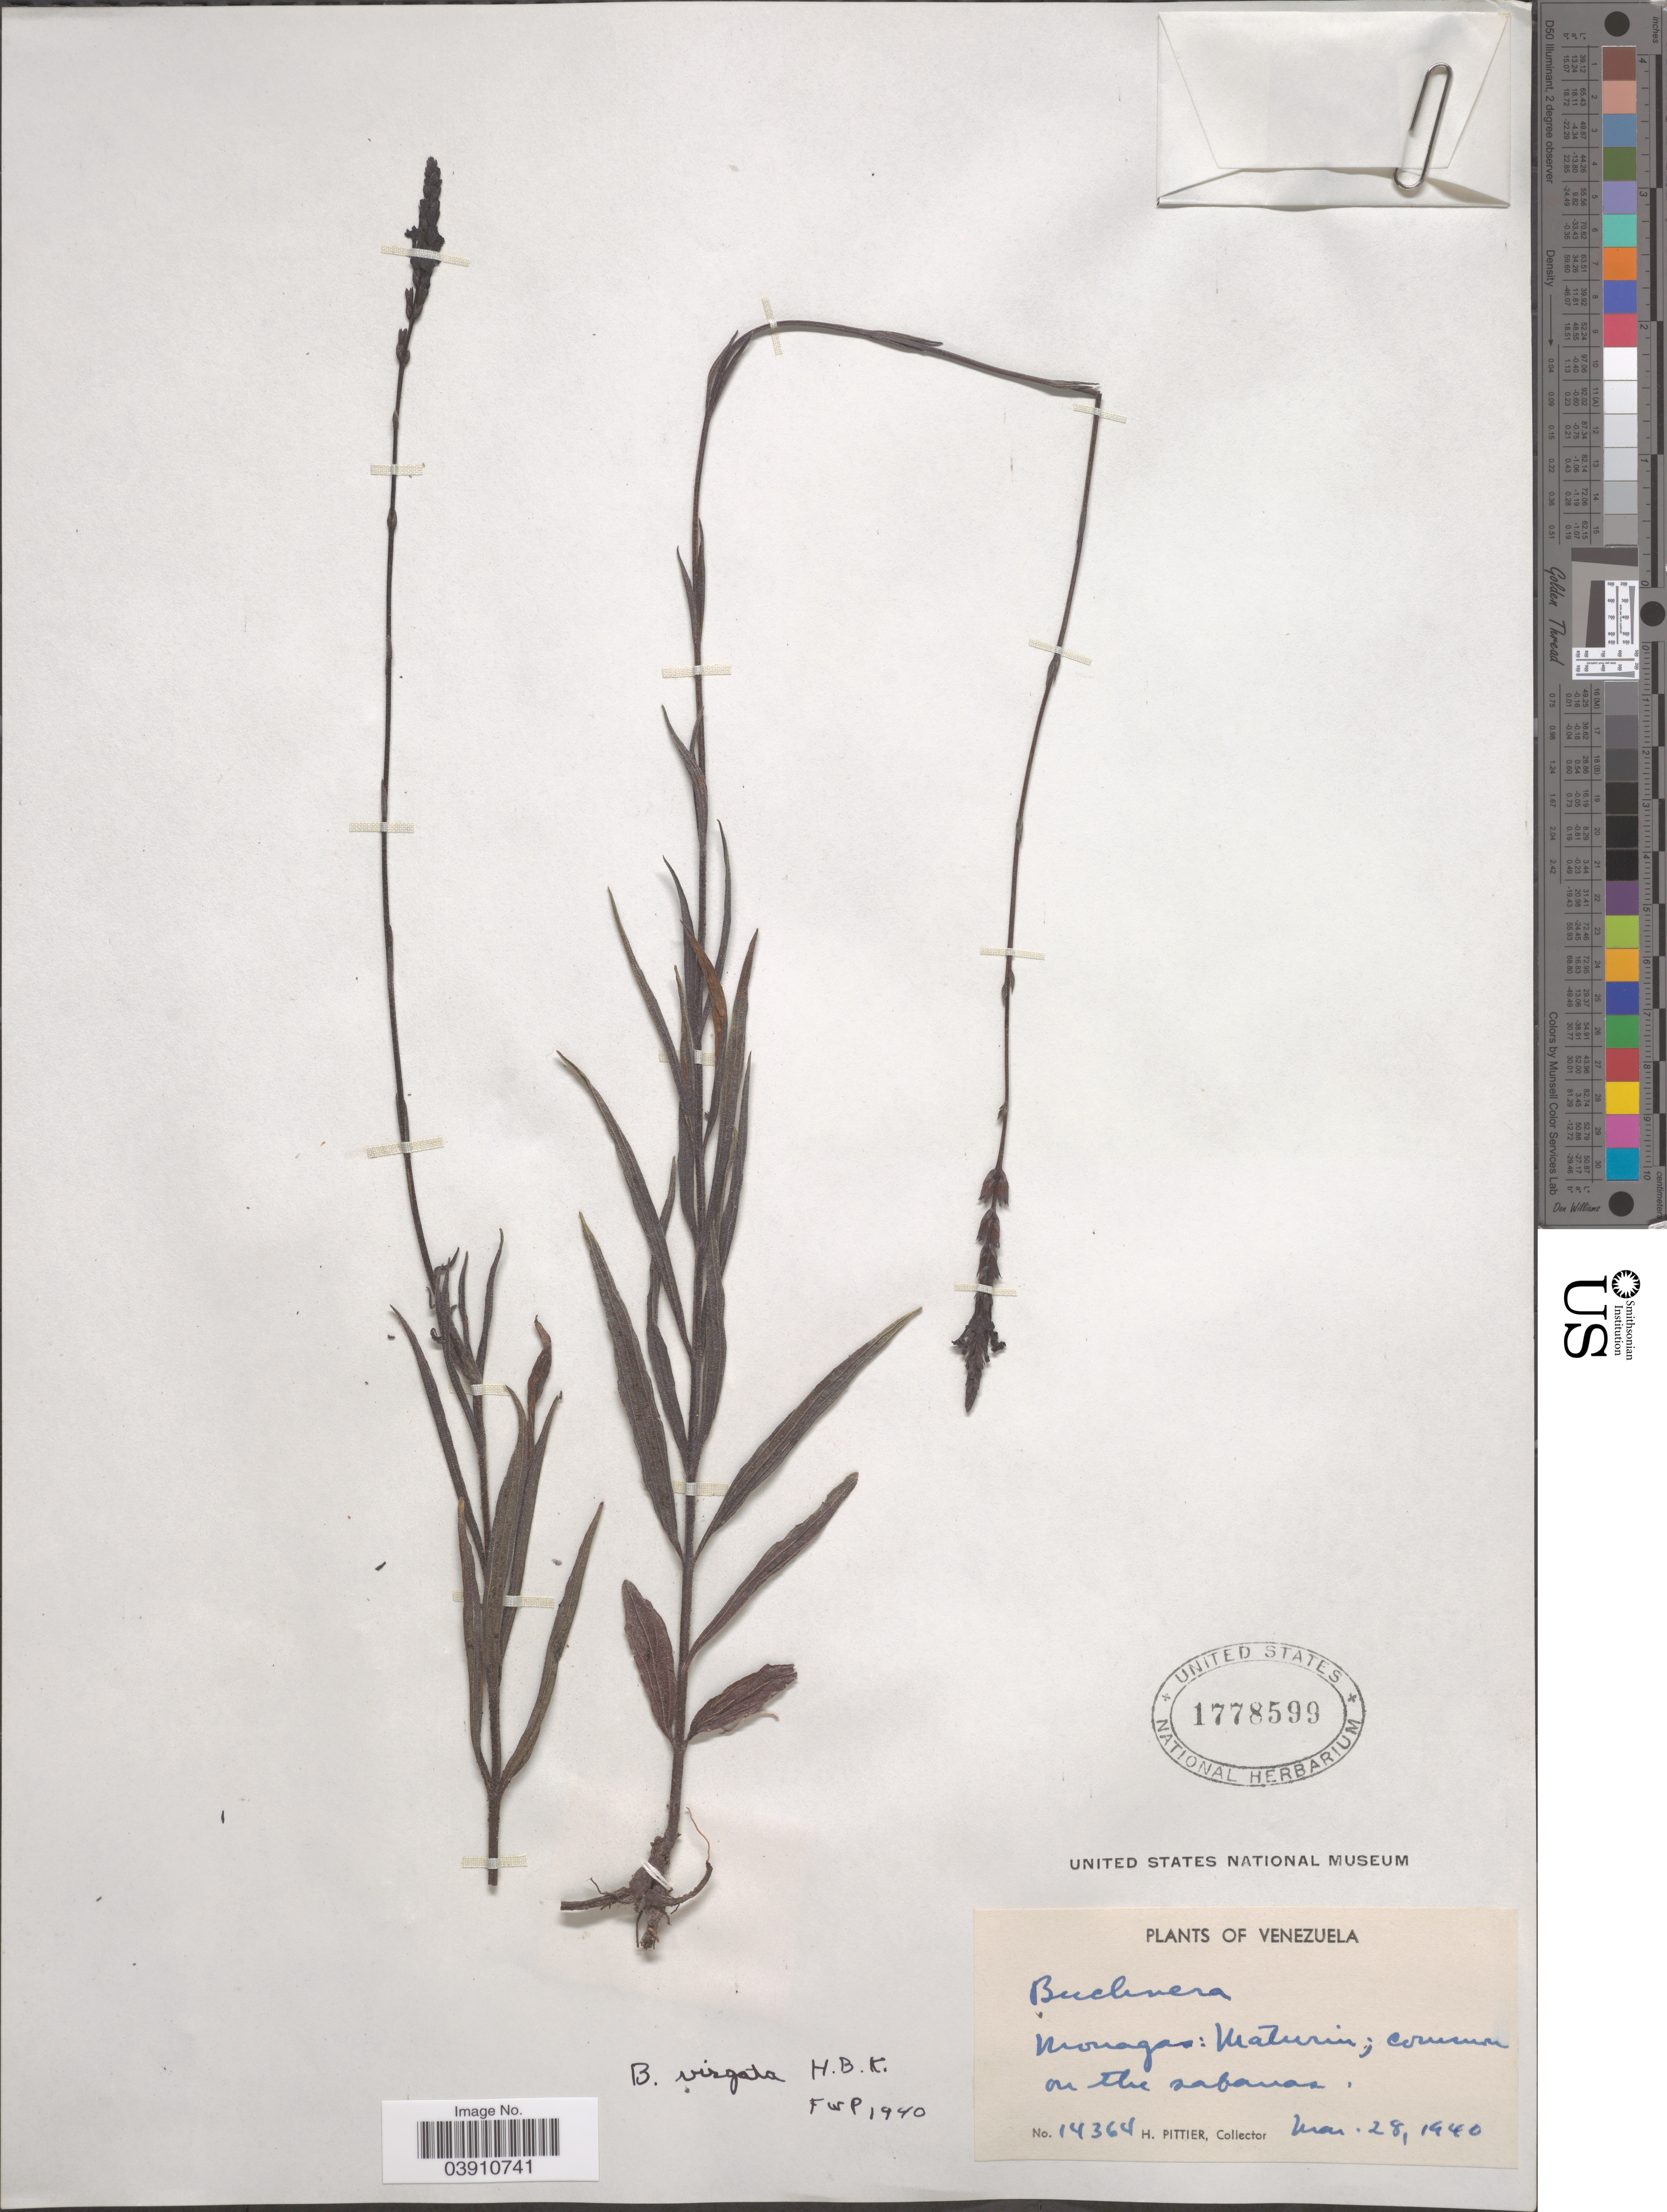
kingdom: Plantae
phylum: Tracheophyta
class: Magnoliopsida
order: Lamiales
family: Orobanchaceae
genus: Buchnera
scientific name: Buchnera virgata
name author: Kunth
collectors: H. F. Pittier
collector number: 14364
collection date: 1940-03-28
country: Venezuela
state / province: Monagas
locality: Monagas: Maturin.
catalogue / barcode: US 1778599